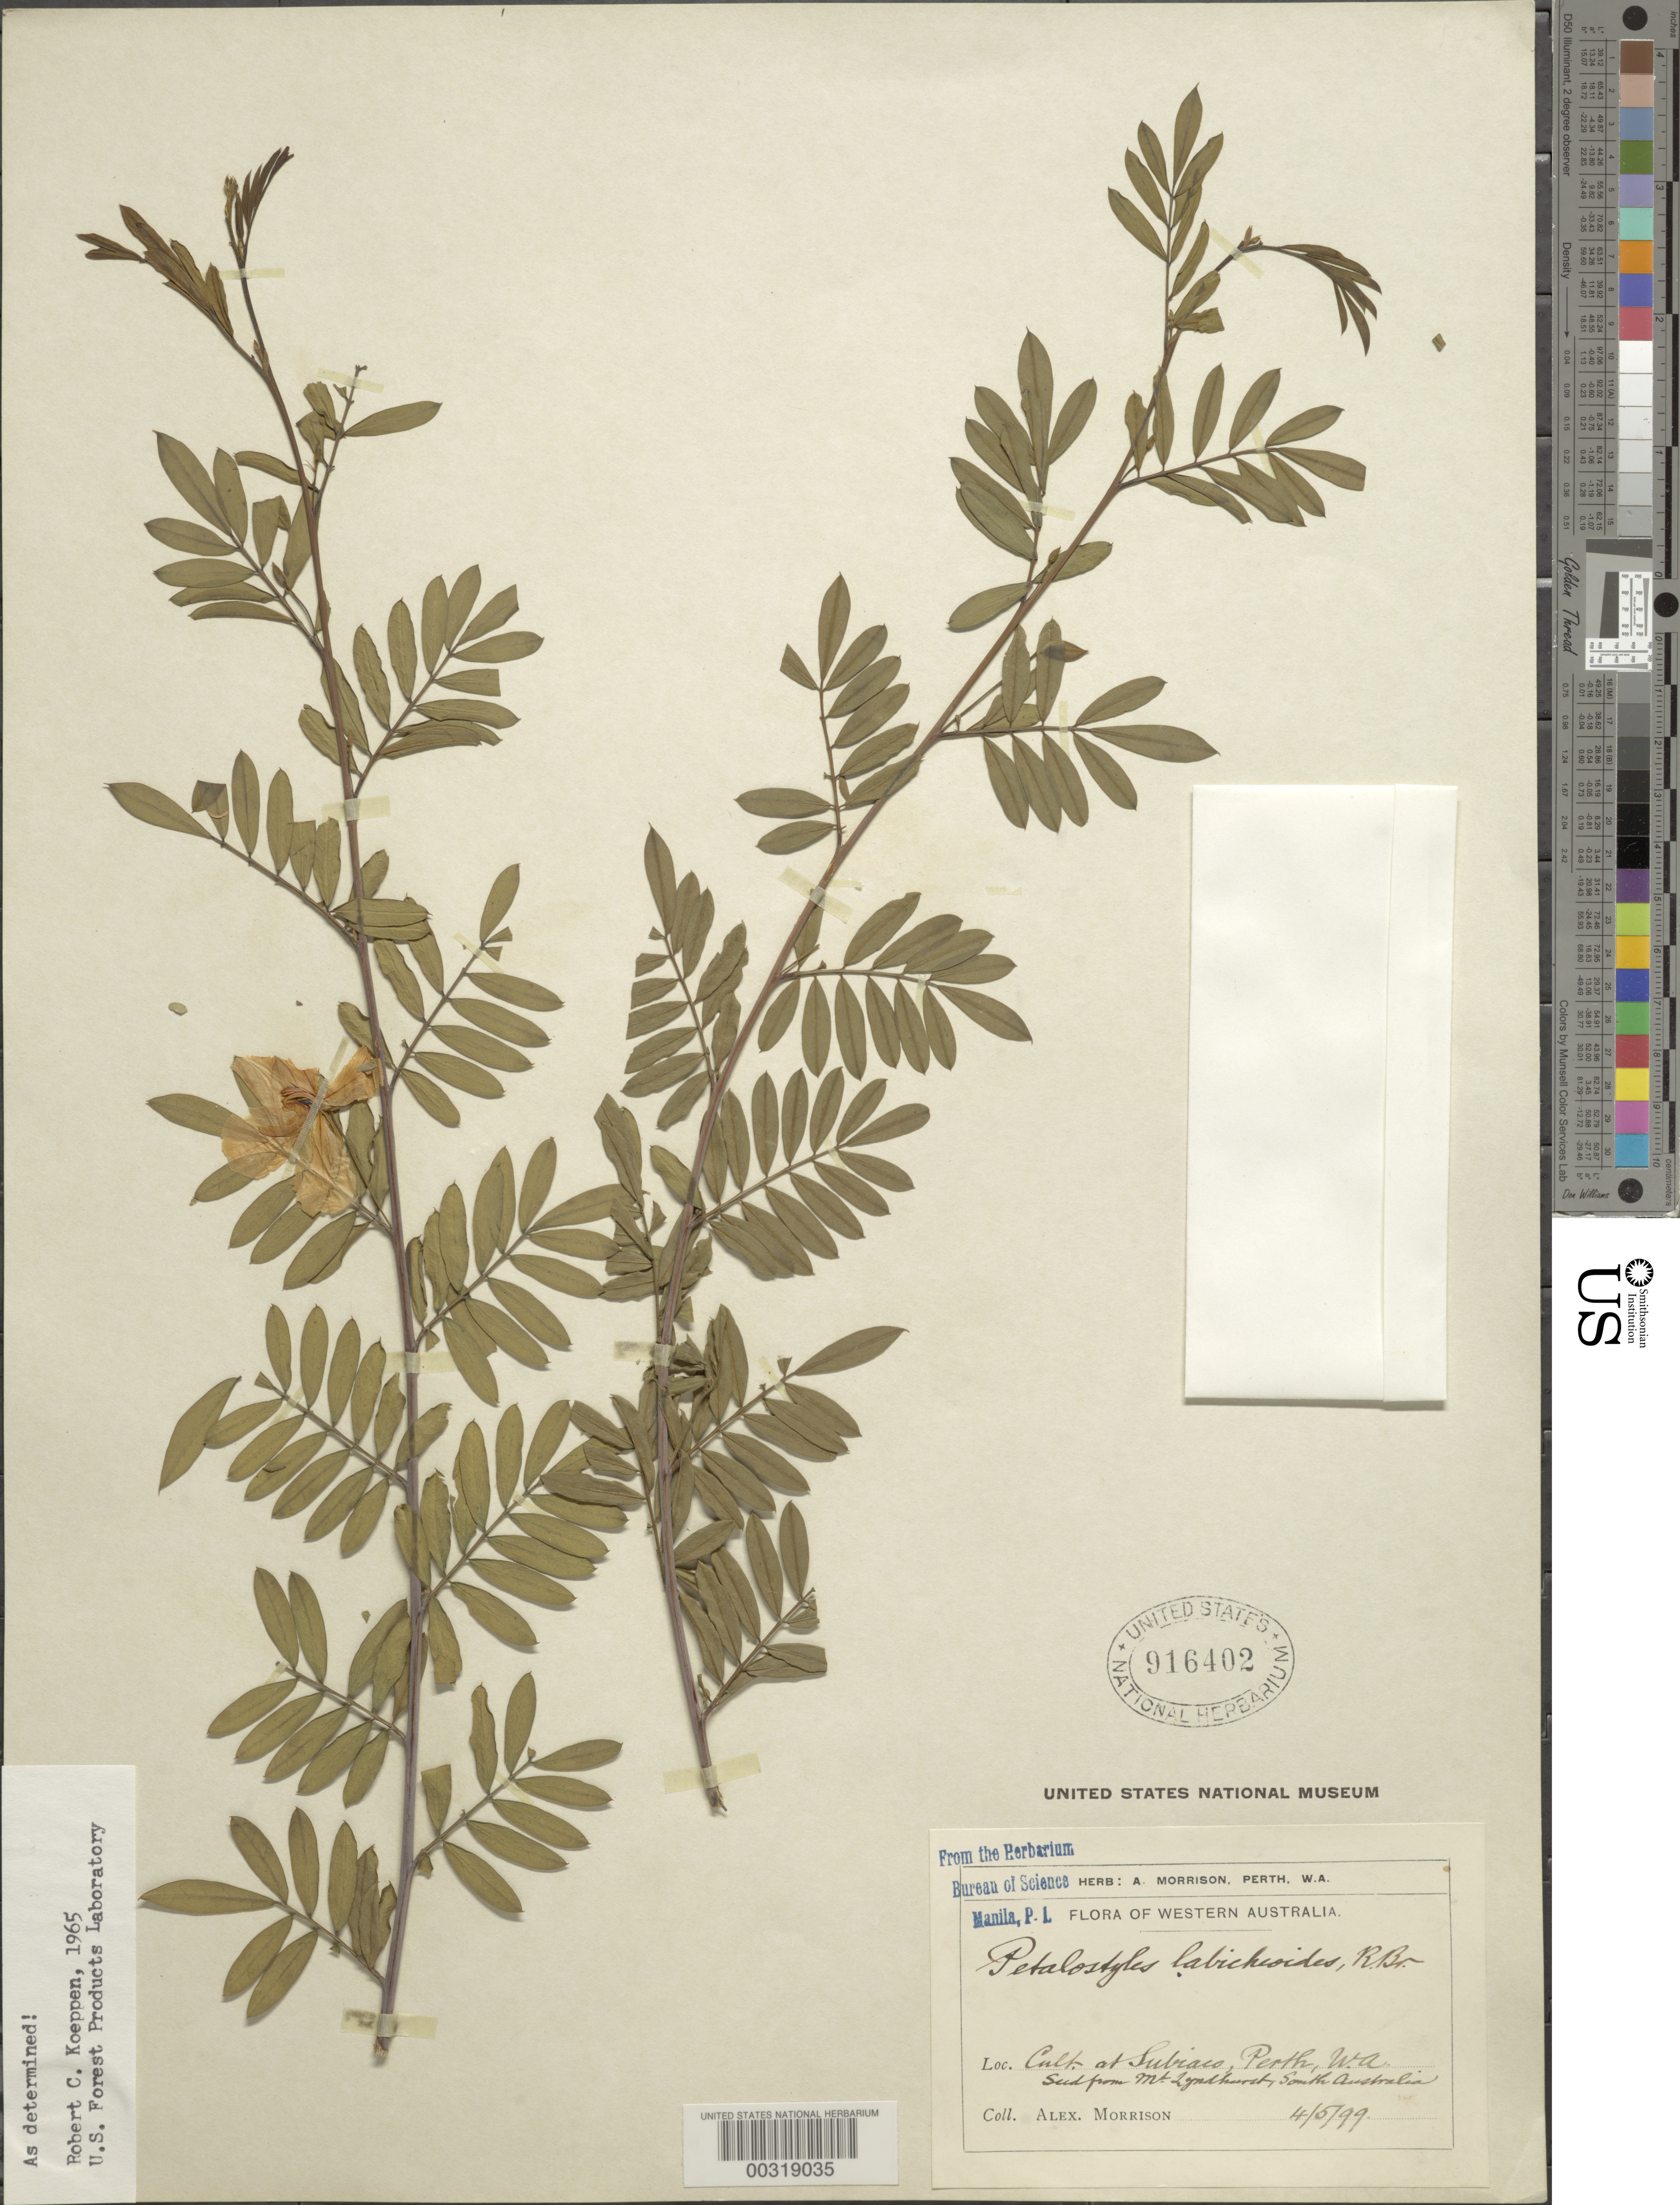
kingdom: Plantae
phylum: Tracheophyta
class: Magnoliopsida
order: Fabales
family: Fabaceae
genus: Petalostylis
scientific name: Petalostylis labicheoides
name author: R. Br.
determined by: Koeppen, R. C.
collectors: A. Morrison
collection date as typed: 04 May 1899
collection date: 1899-05-04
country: Australia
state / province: Western Australia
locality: Subiaco, perth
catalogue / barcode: US 916402